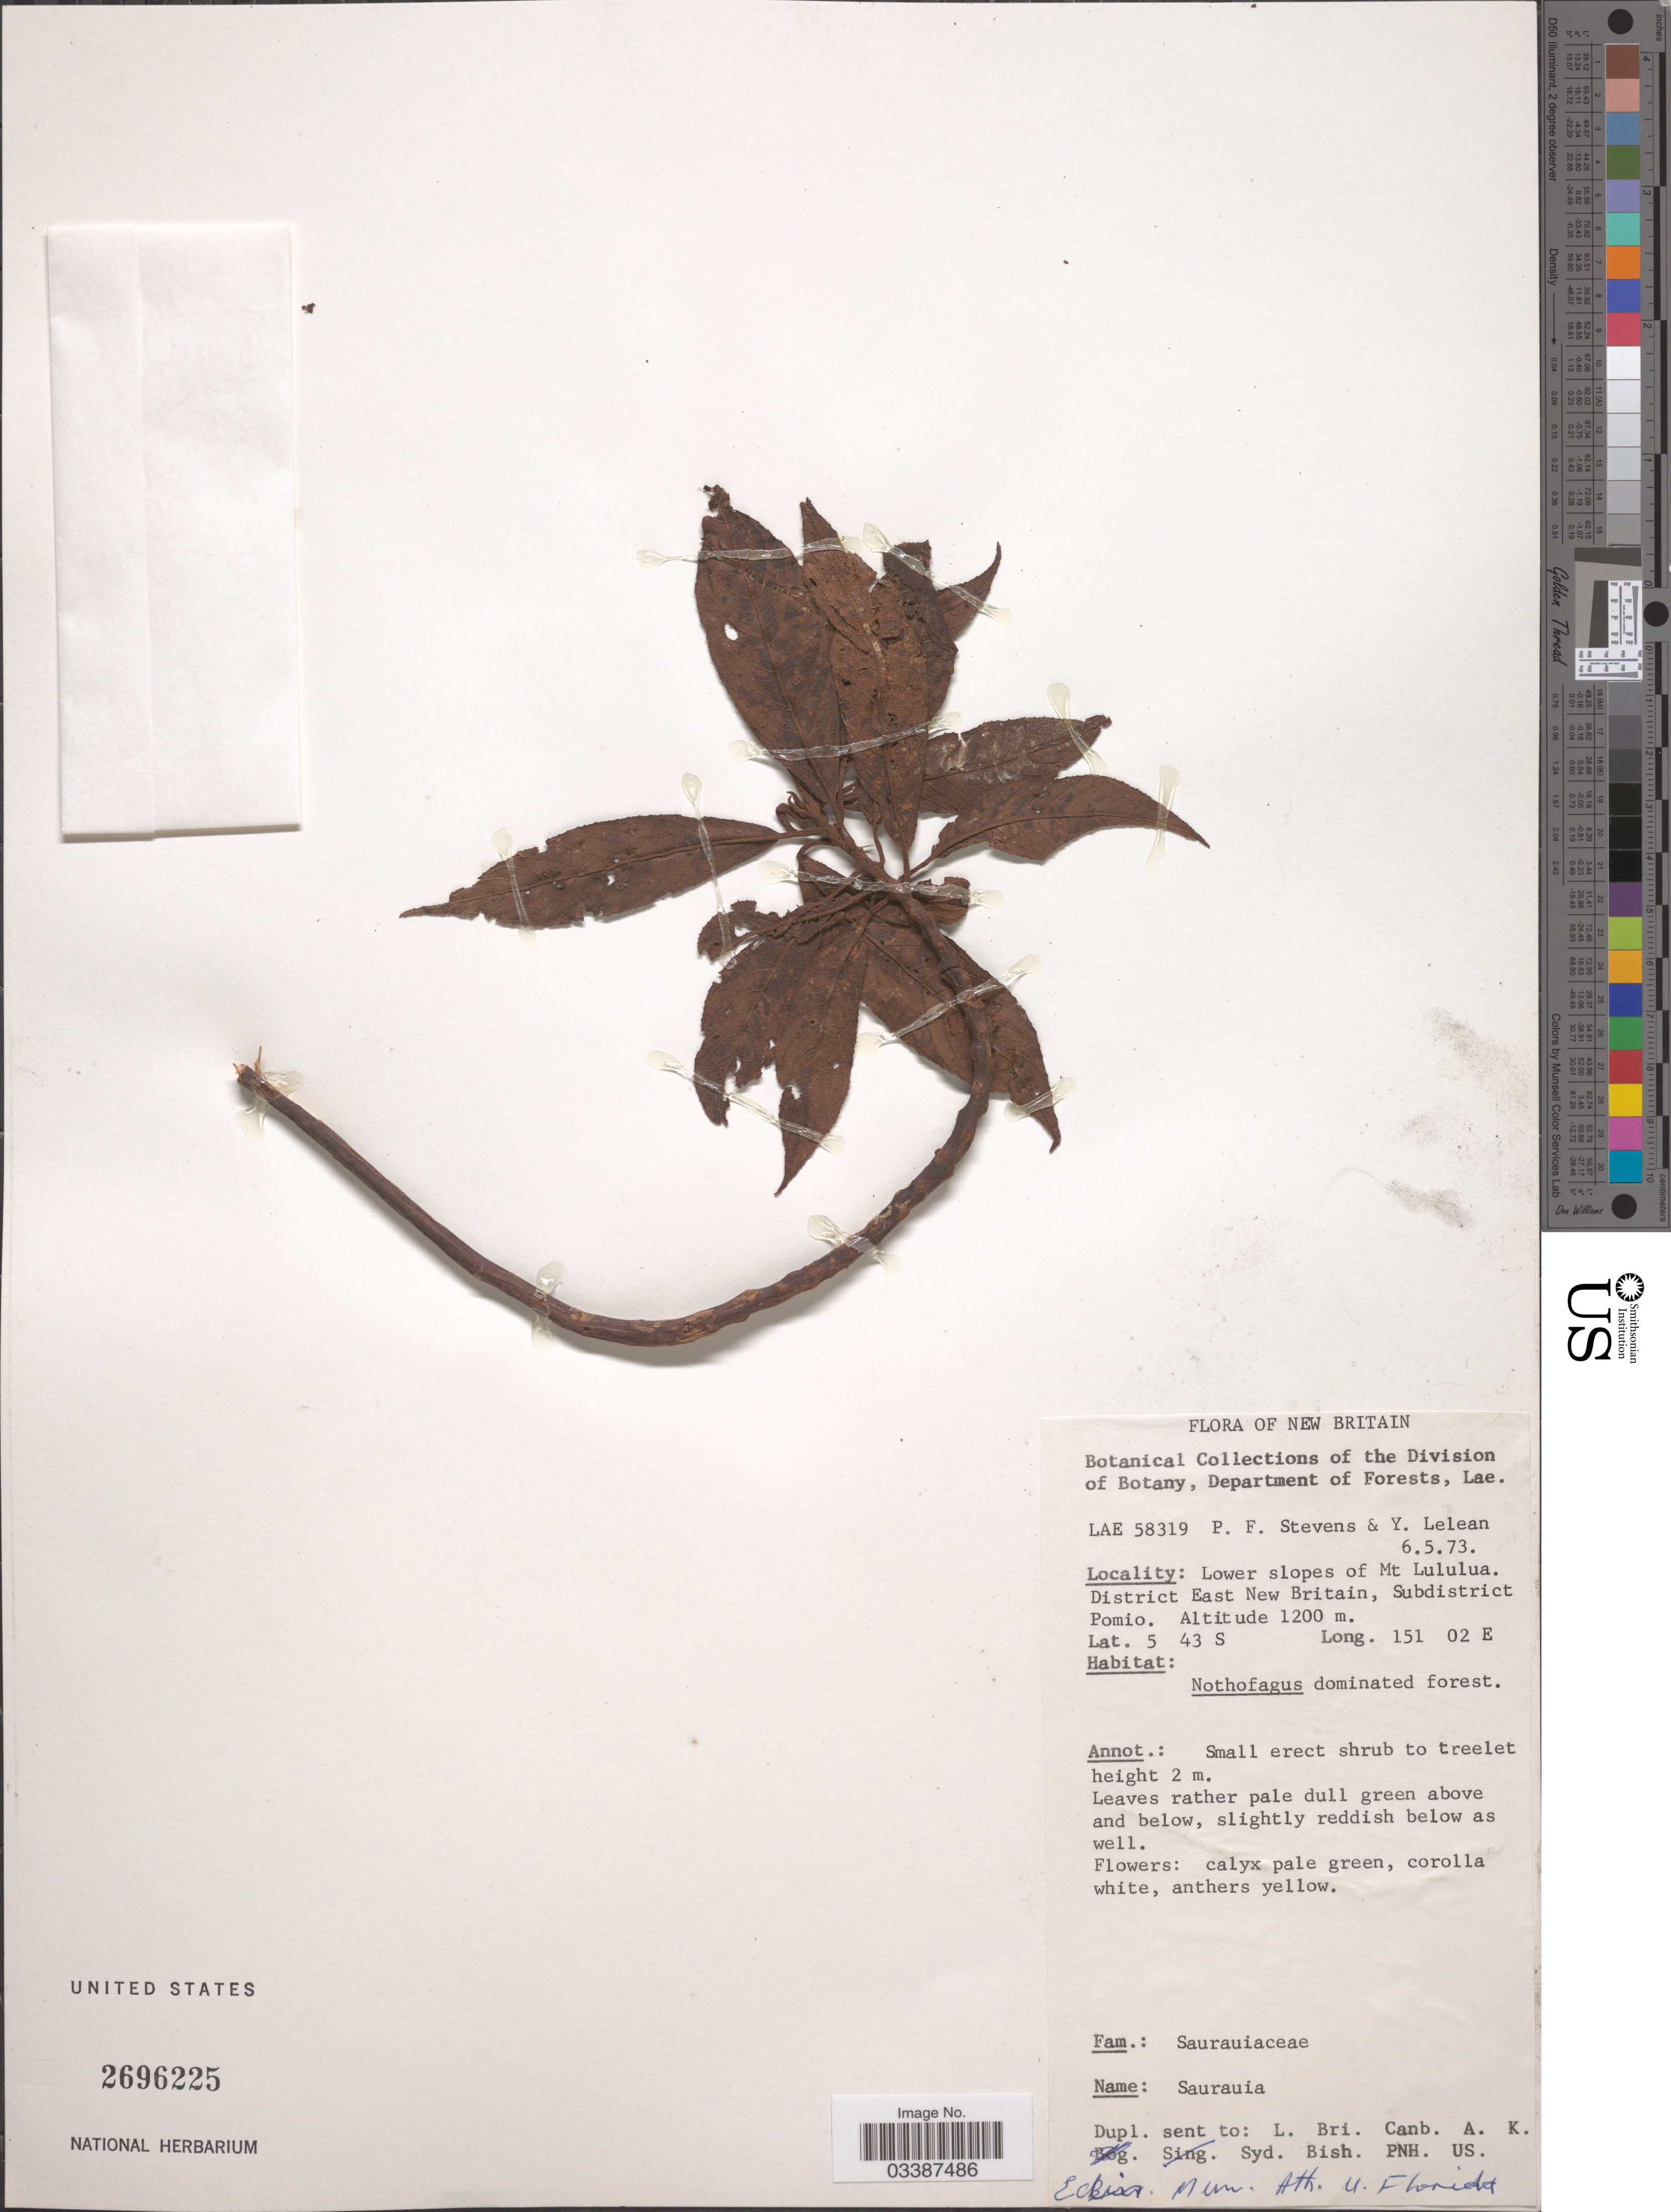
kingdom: Plantae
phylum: Tracheophyta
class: Magnoliopsida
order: Ericales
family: Actinidiaceae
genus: Saurauia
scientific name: Saurauia sp.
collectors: P. F. Stevens & Y. Lelean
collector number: LAE 58319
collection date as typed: Transcribed d/m/y: 6/5/73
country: Papua New Guinea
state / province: East New Britain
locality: New Britain. Lower slopes of Mt Lululua. District East New Britain, Subdistrict Pomio.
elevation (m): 1200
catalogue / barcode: US 2696225